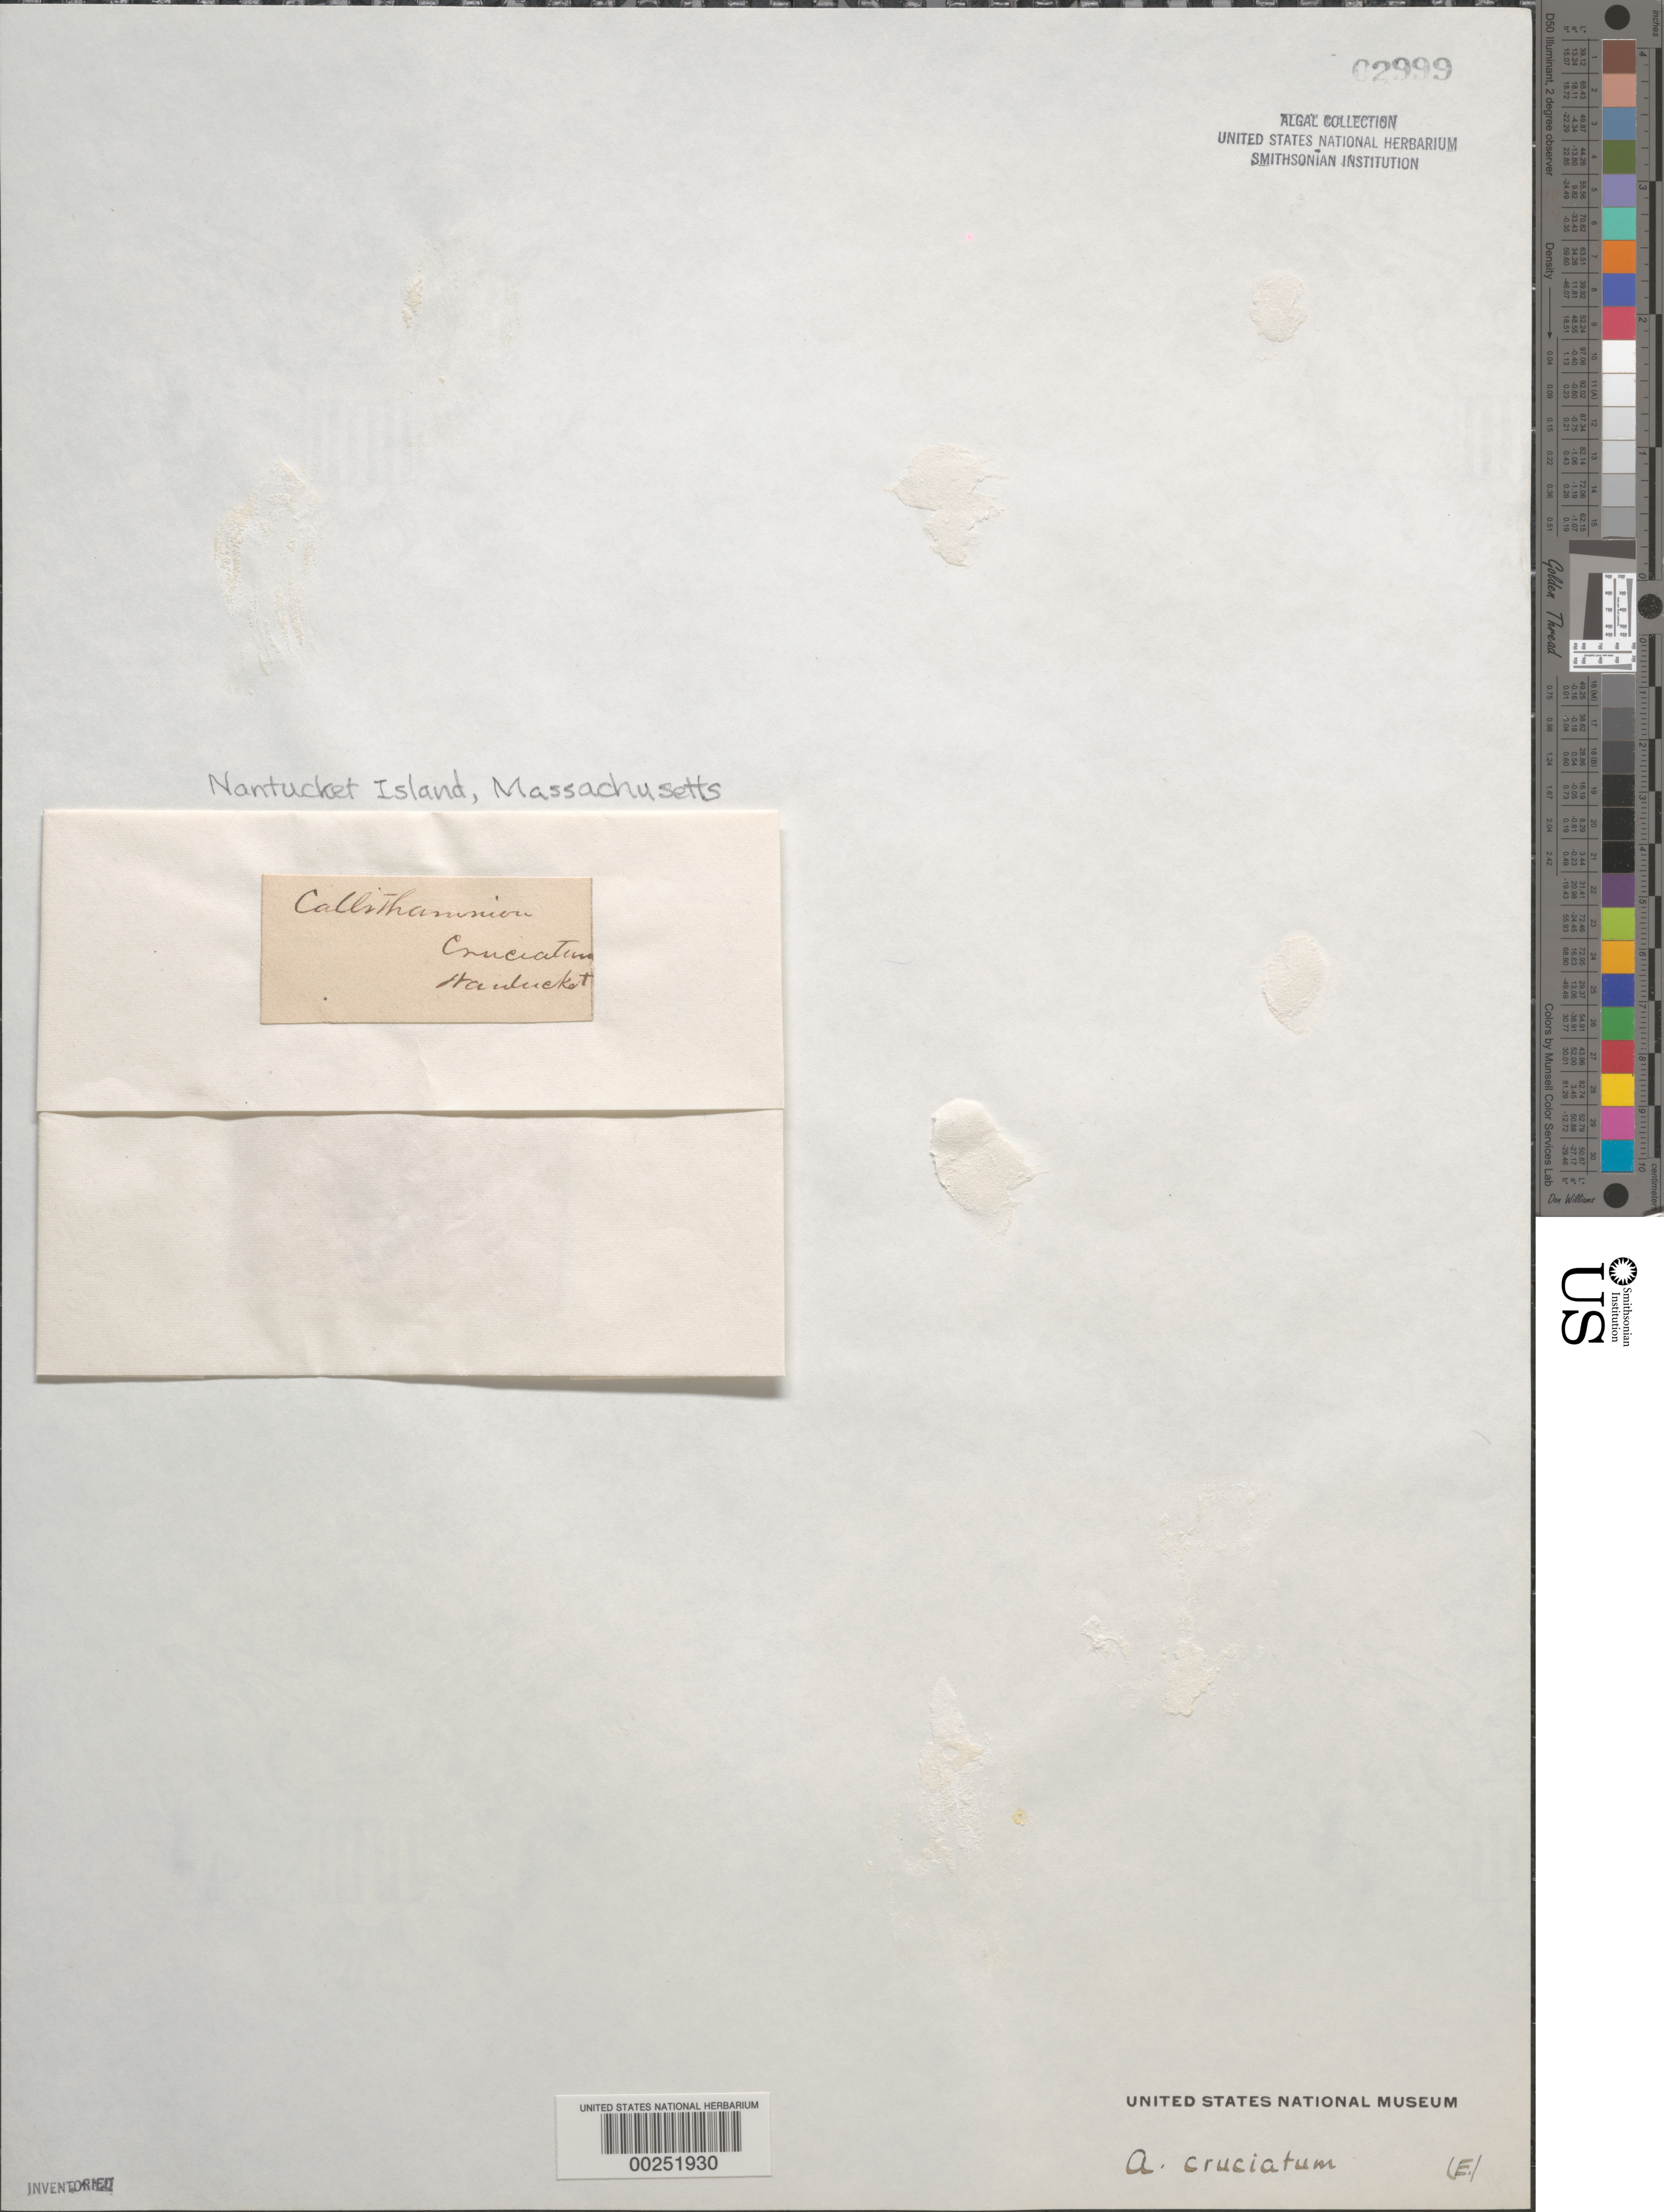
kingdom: Plantae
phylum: Rhodophyta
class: Florideophyceae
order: Ceramiales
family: Ceramiaceae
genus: Antithamnion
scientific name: Antithamnion cruciatum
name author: (C. Agardh) Näg.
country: United States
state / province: Massachusetts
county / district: Nantucket County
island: Nantucket Island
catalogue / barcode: US 2999